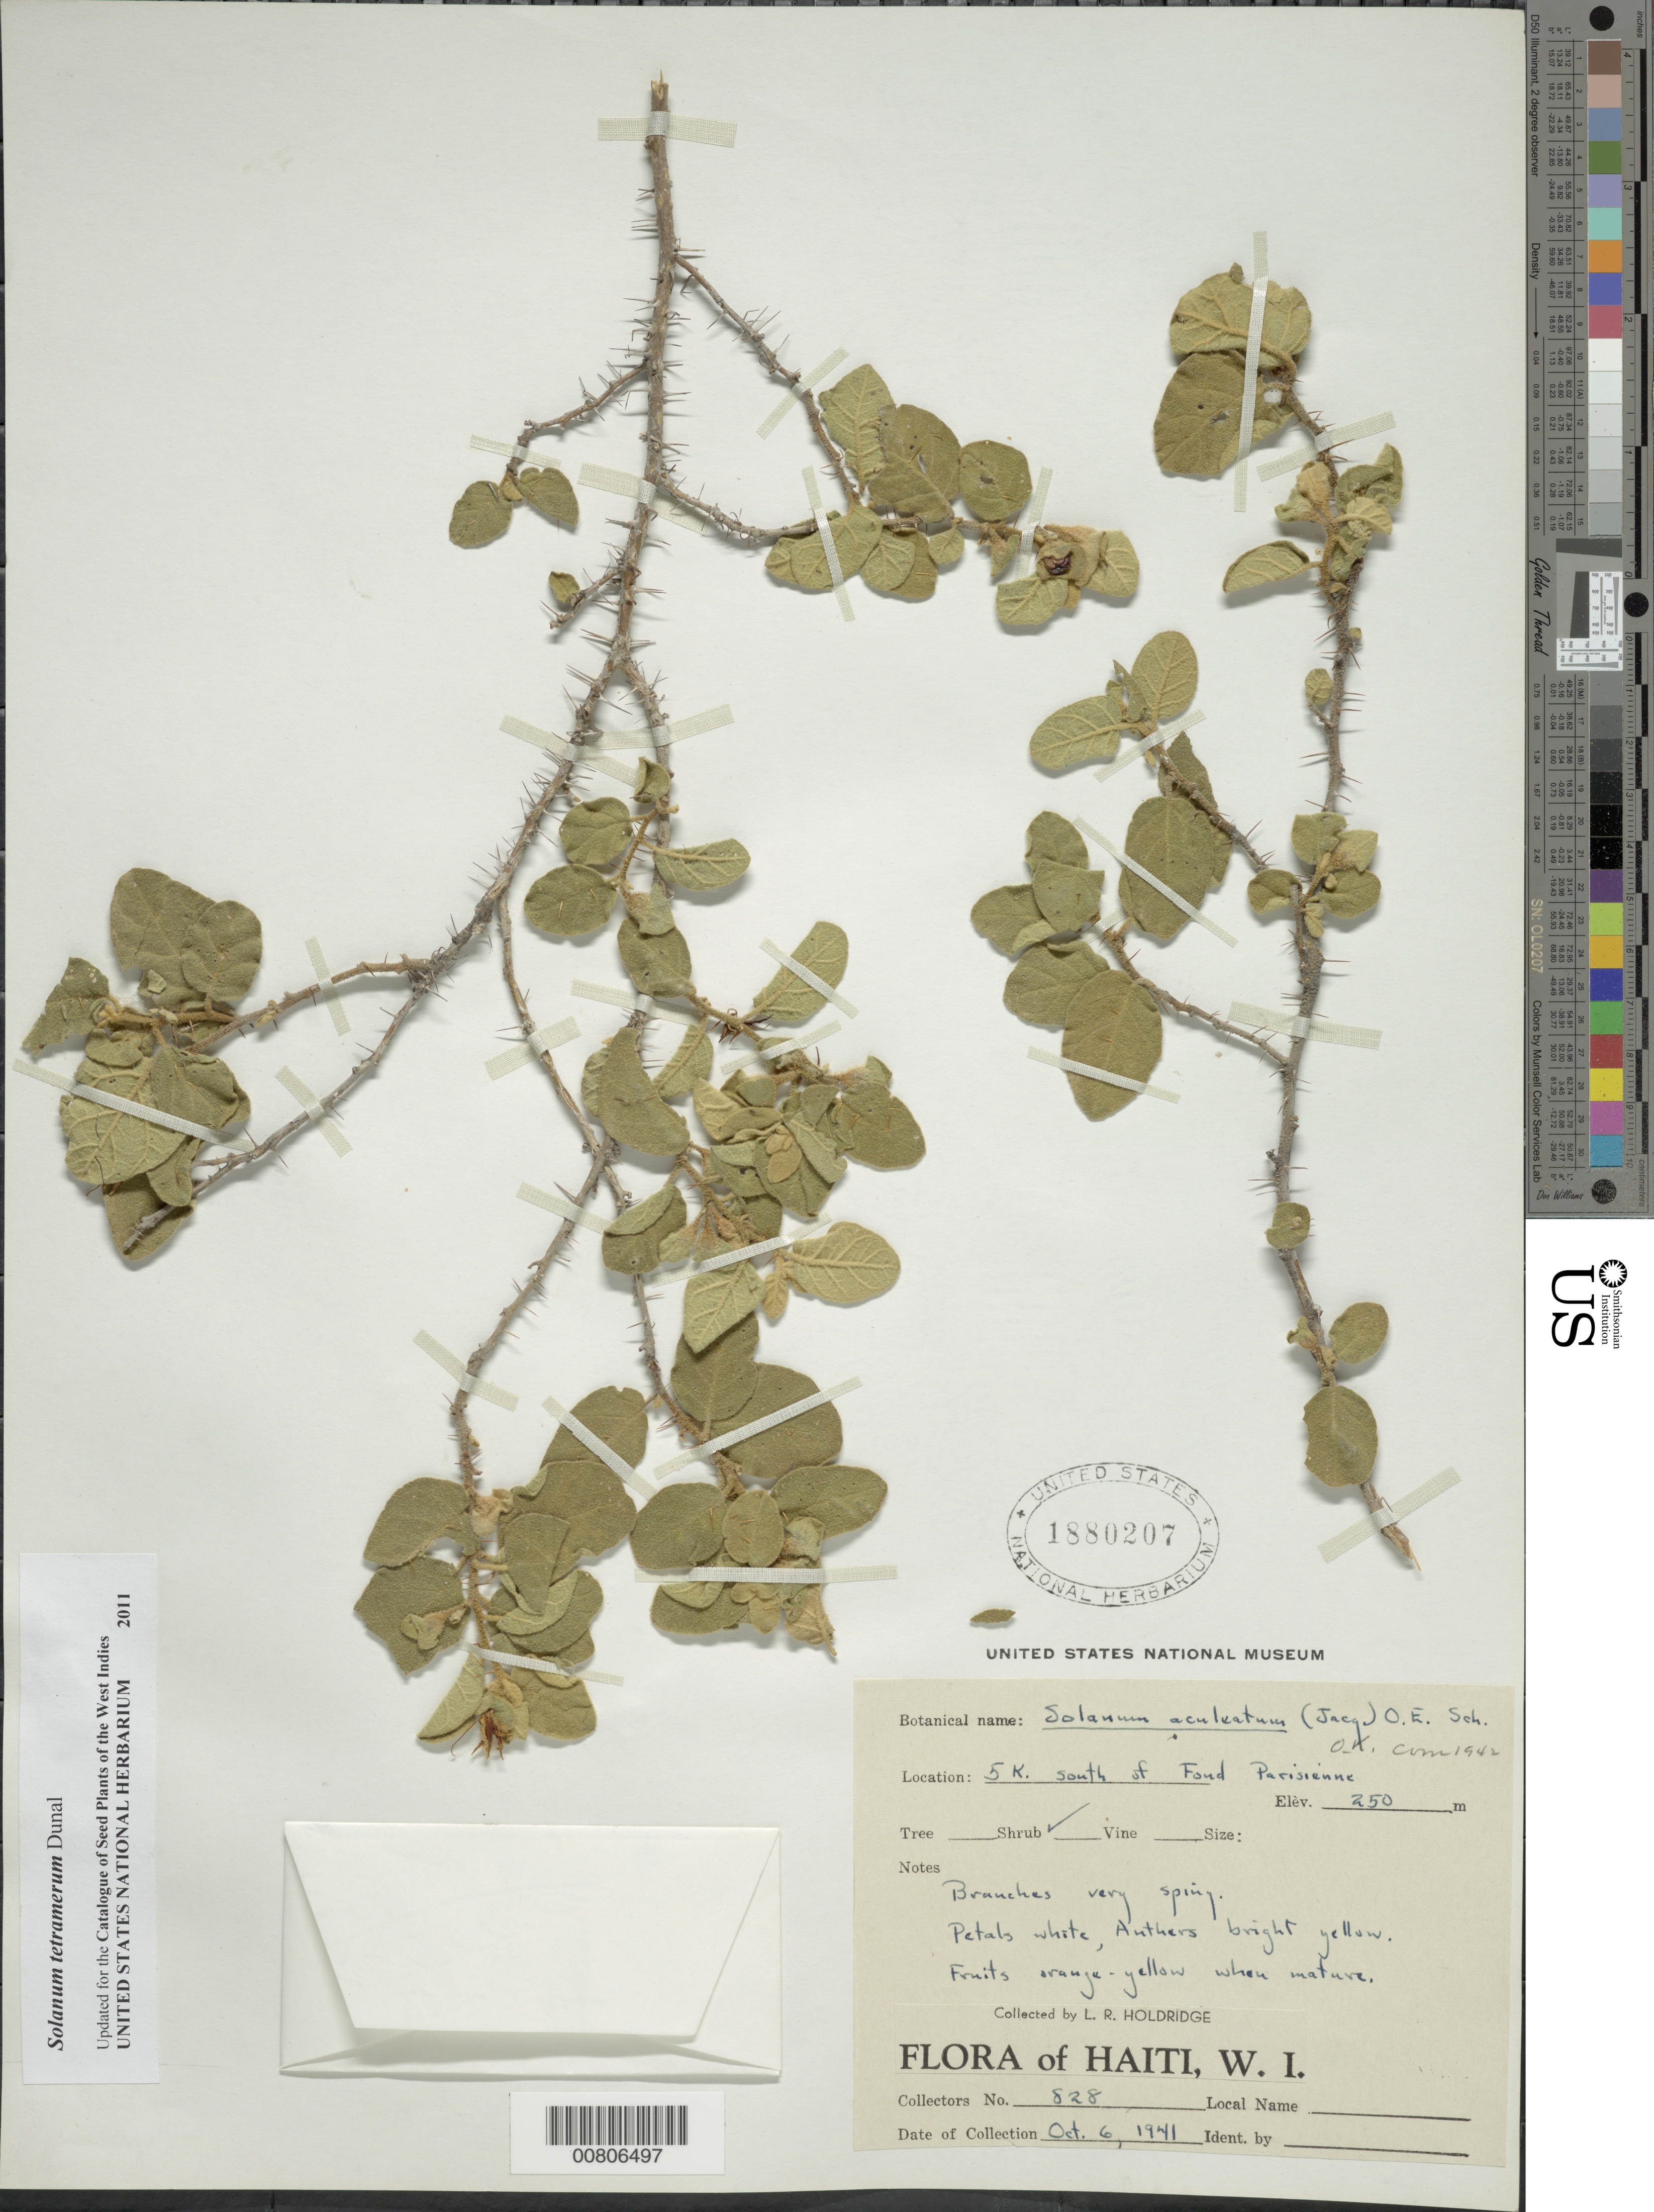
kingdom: Plantae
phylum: Tracheophyta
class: Magnoliopsida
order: Solanales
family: Solanaceae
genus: Solanum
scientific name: Solanum aquartia var. aquartia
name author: Dunal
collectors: L. Holdridge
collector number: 828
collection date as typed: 06 Oct 1941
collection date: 1941-10-06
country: Haiti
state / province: Ouest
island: Hispaniola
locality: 5 km S of Fond Parisien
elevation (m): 250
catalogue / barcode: US 1880207